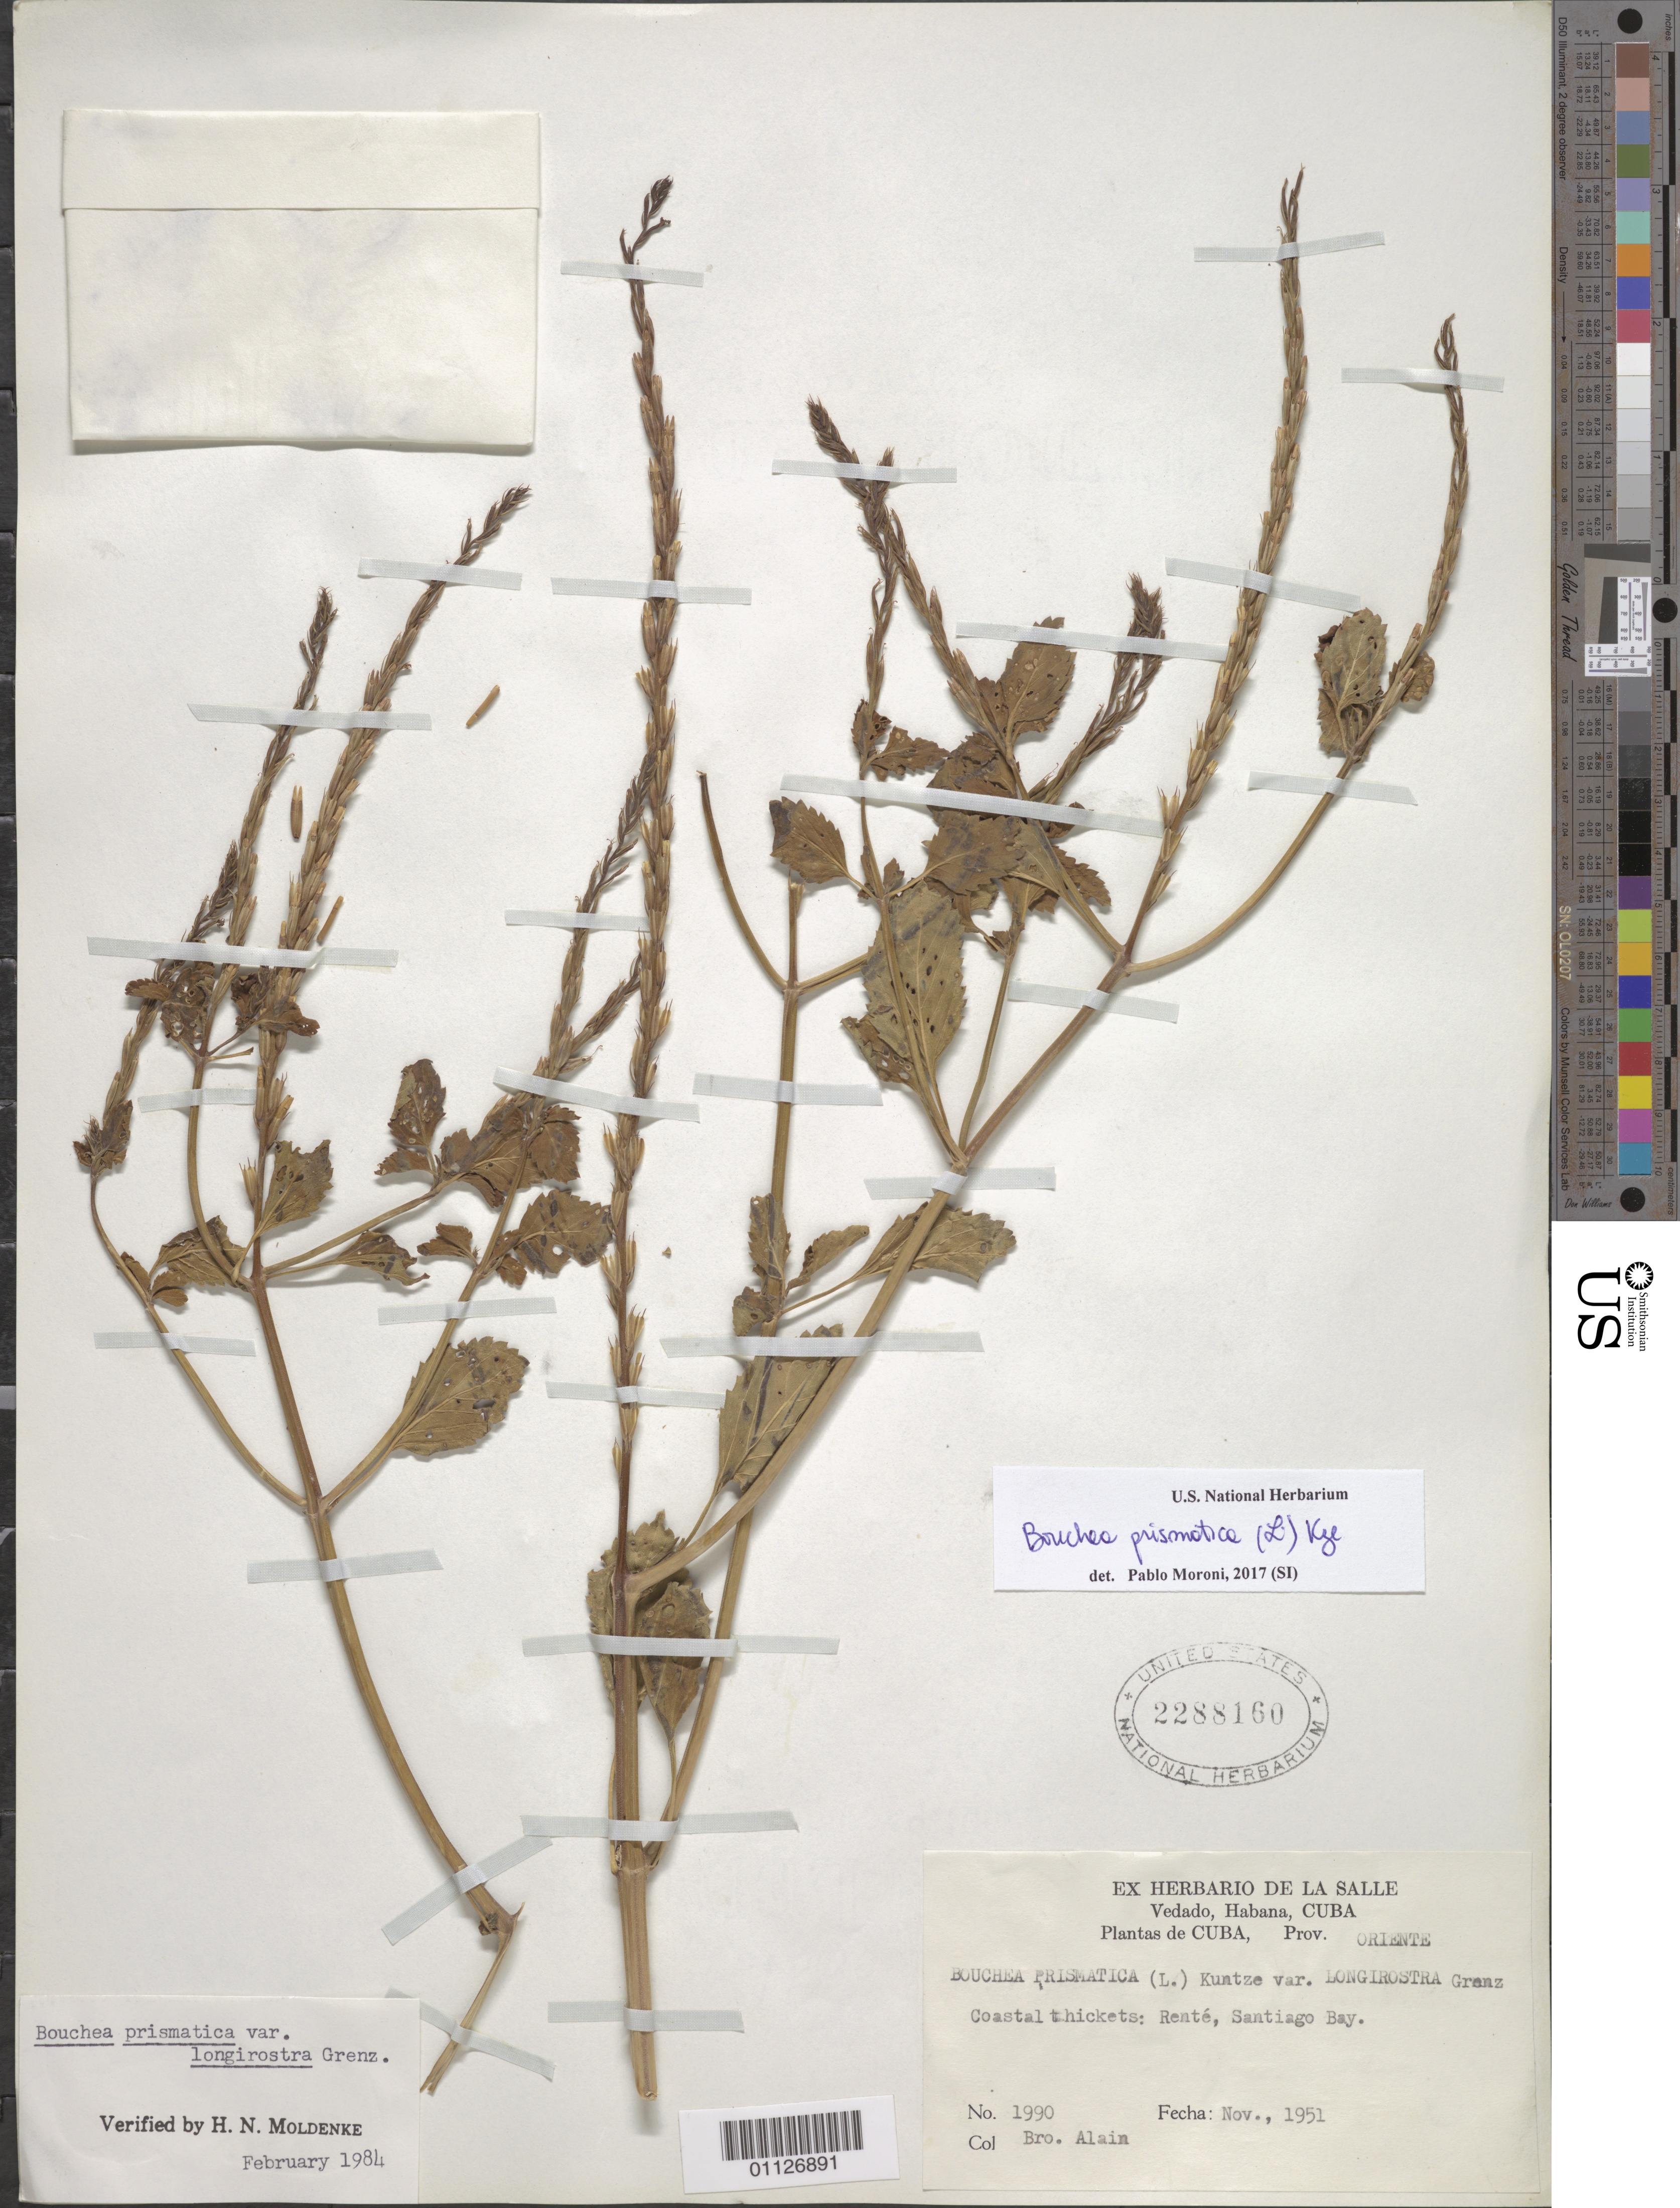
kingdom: Plantae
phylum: Tracheophyta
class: Magnoliopsida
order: Lamiales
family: Verbenaceae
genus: Bouchea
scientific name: Bouchea prismatica var. longirostra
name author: Grenzeb.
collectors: A. H. Liogier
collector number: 1990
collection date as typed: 01 Nov 1951 to 30 Nov 1951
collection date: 1951-11-01/1951-11-30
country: Cuba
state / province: Santiago de Cuba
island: Cuba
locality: Renté, Santiago Bay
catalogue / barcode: US 2288160